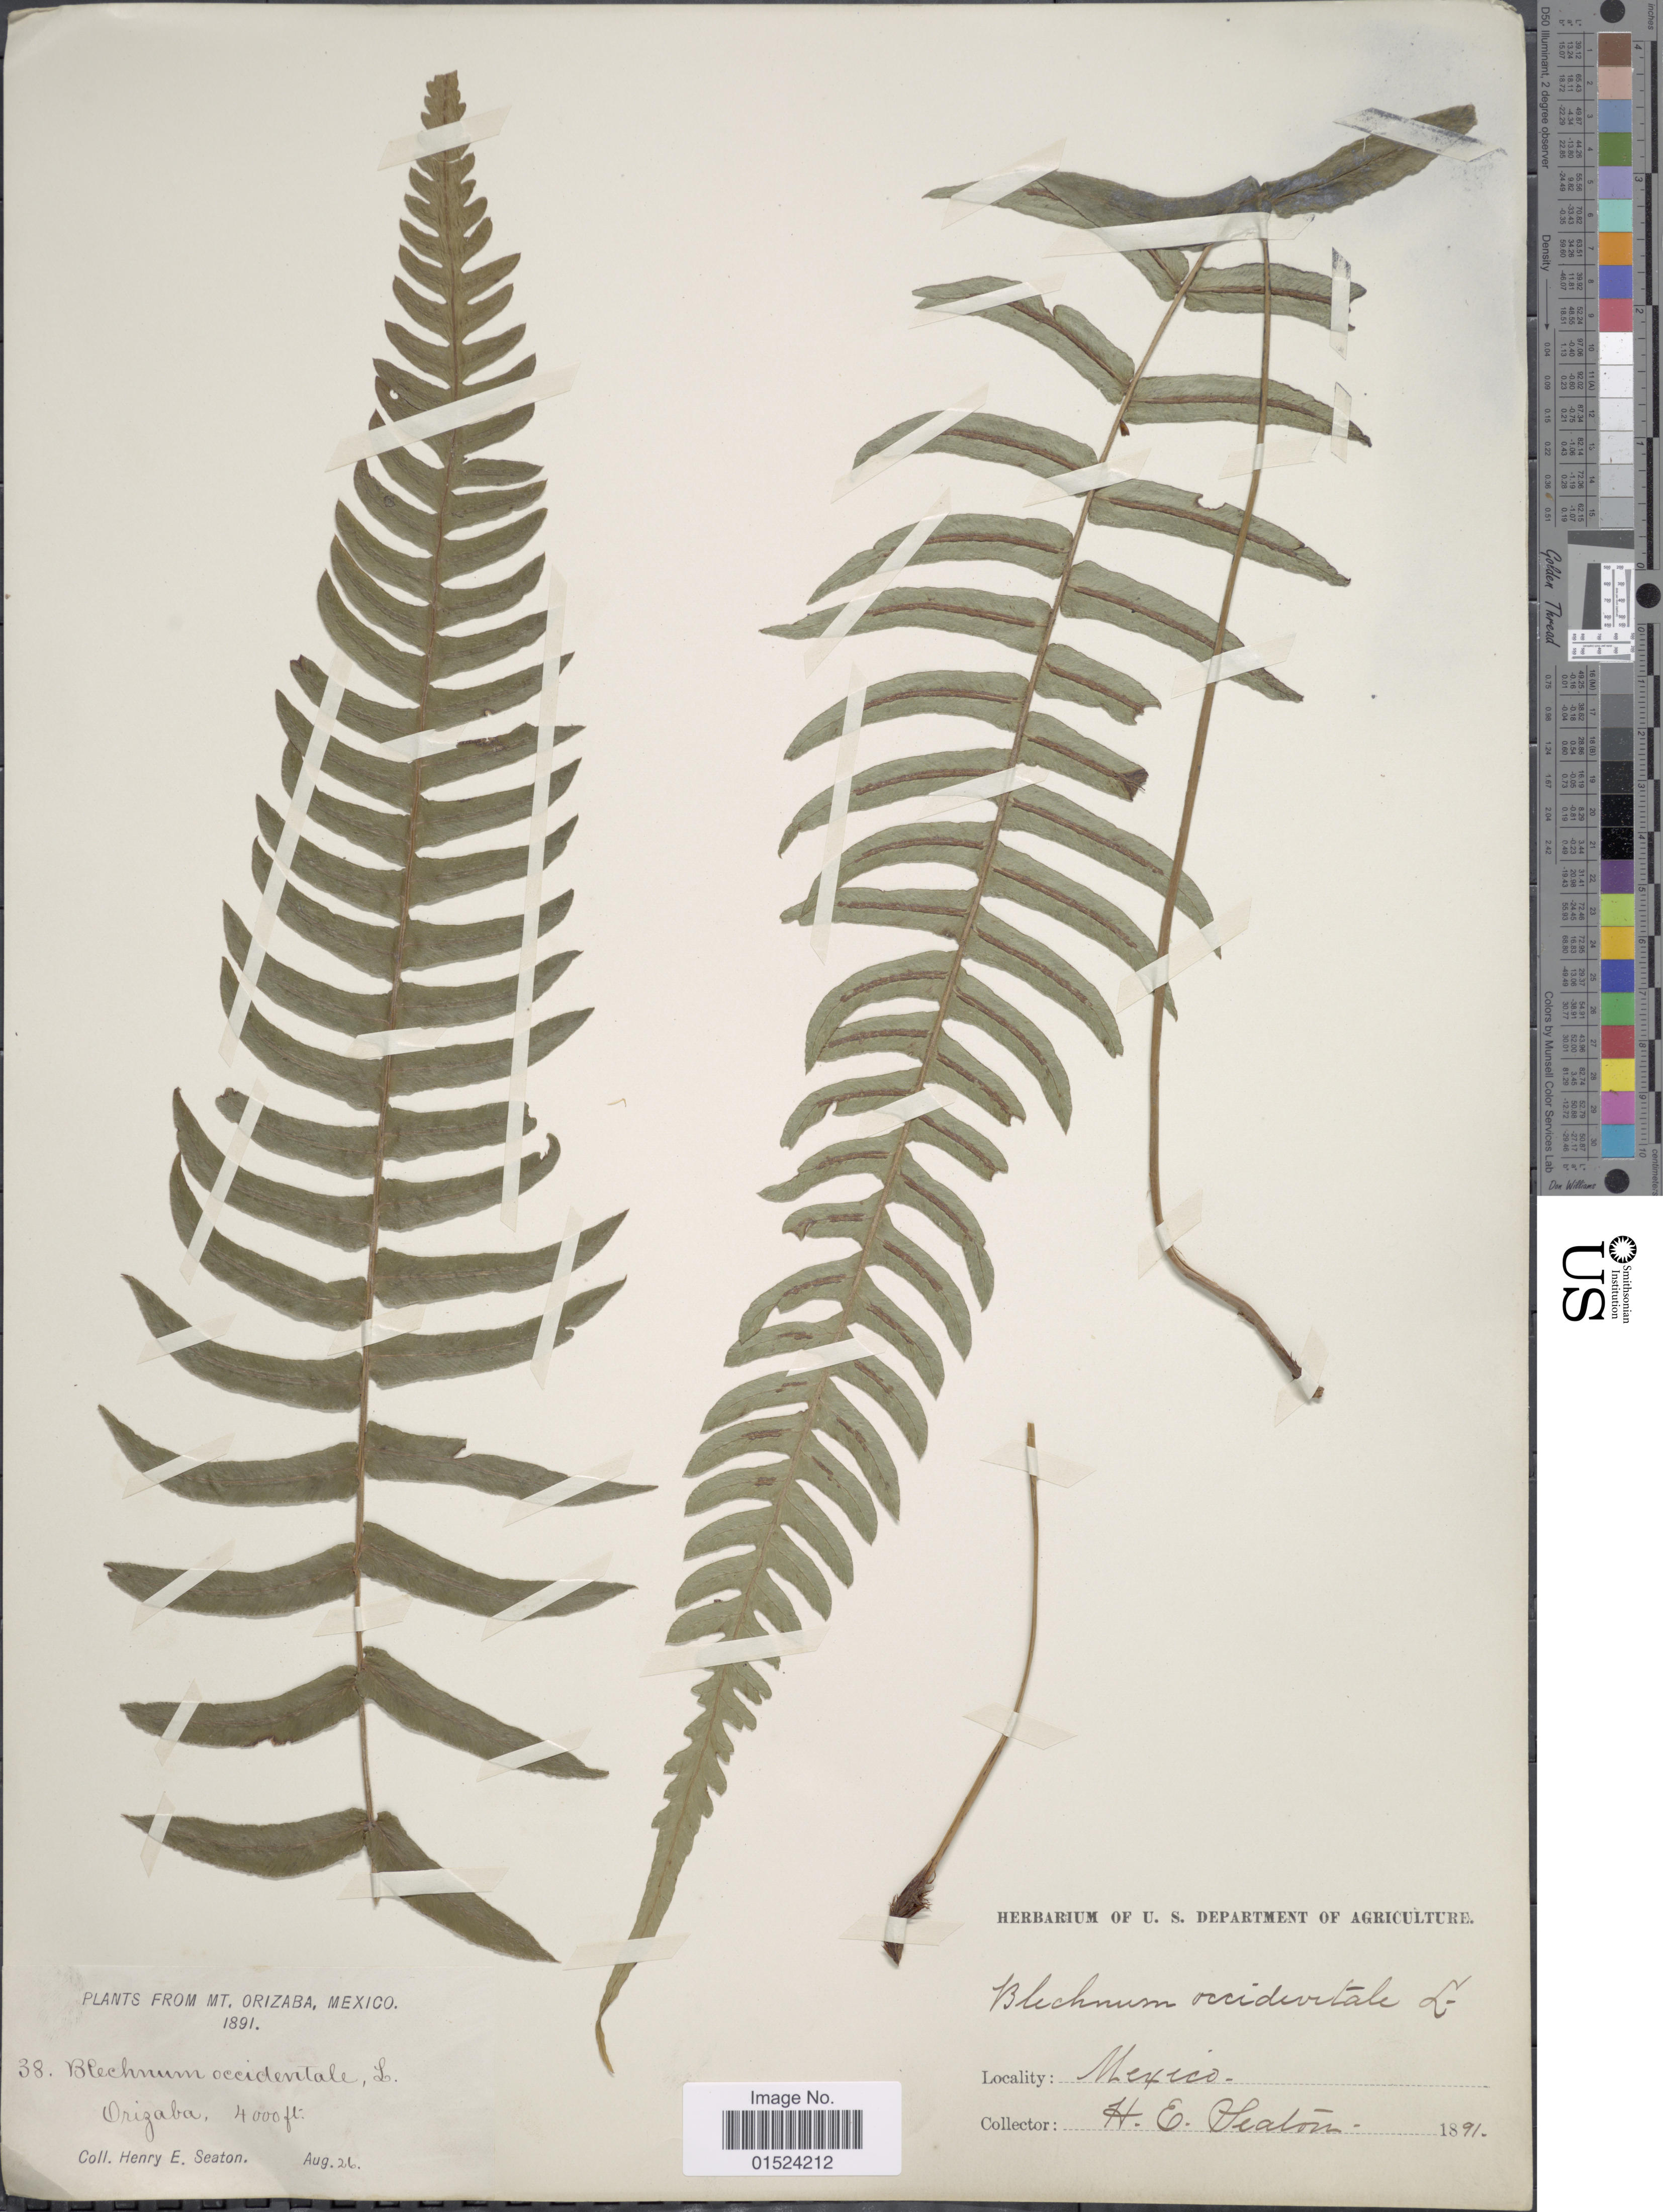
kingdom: Plantae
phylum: Tracheophyta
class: Polypodiopsida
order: Polypodiales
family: Blechnaceae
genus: Blechnum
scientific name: Blechnum occidentale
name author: L.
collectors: H. E. Seaton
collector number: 38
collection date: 1891-08-26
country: Mexico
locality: Mt. Orizaba, Orizaba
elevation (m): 1219